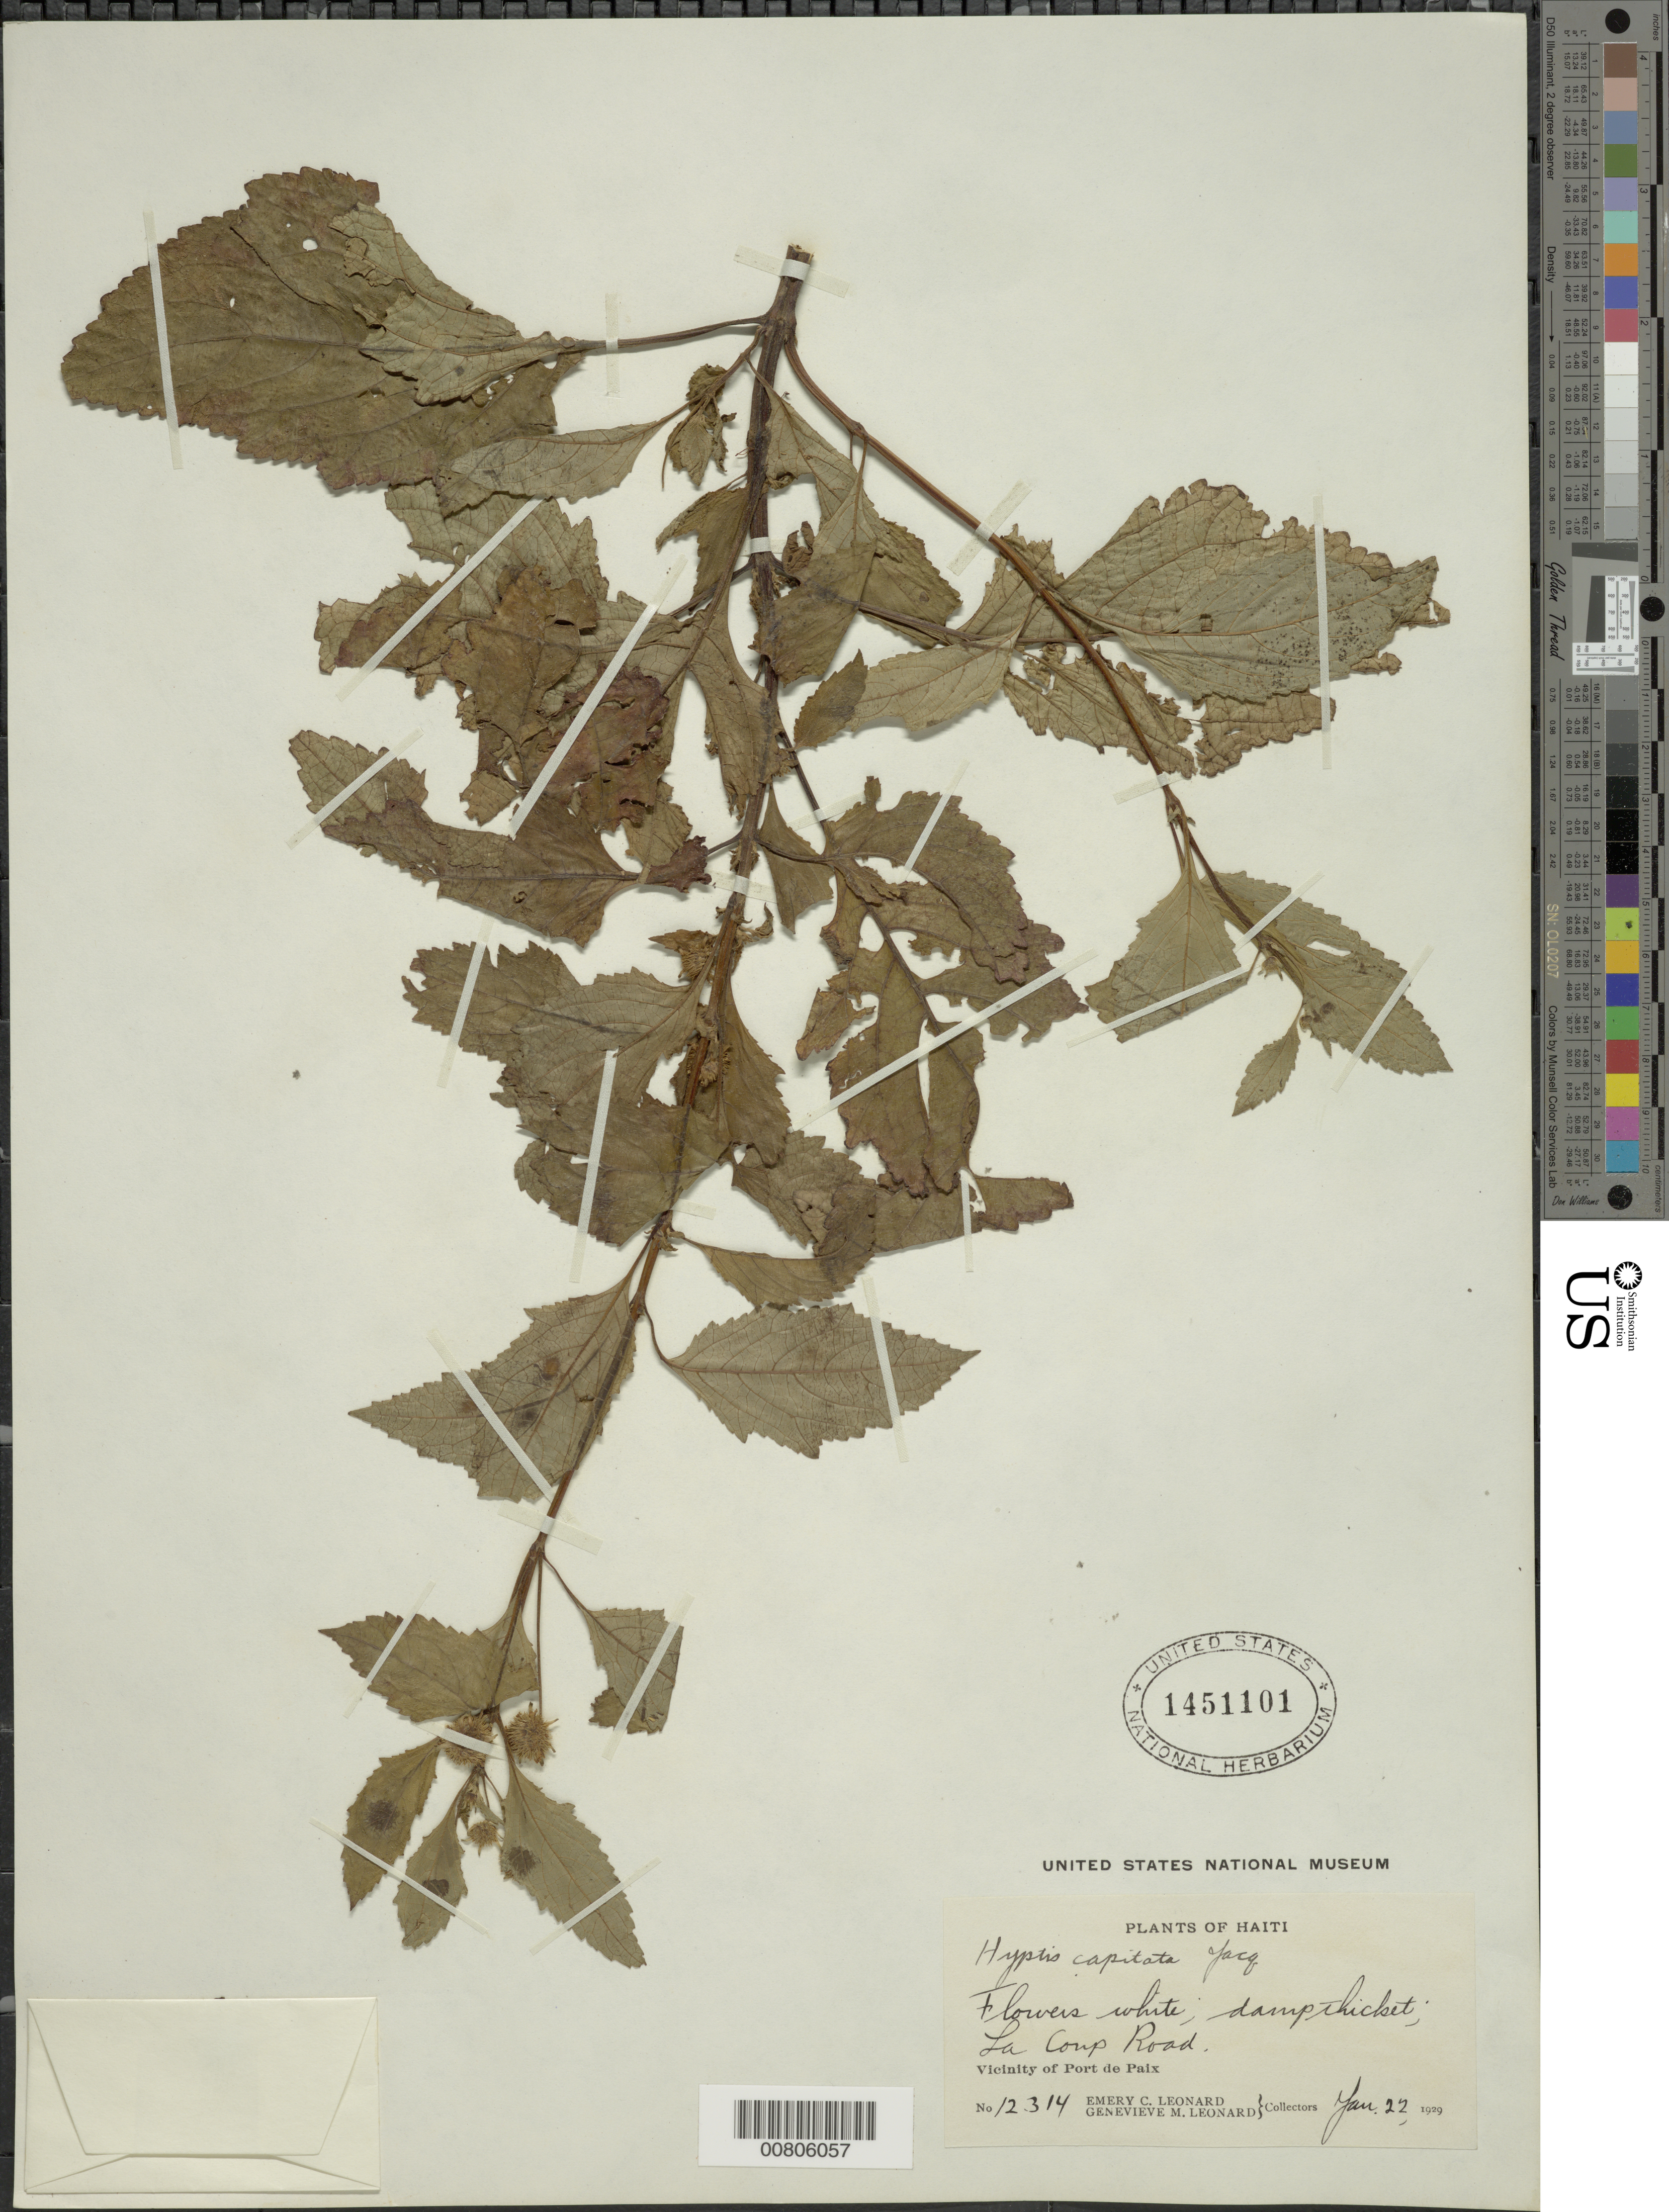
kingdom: Plantae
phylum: Tracheophyta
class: Magnoliopsida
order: Lamiales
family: Lamiaceae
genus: Hyptis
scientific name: Hyptis capitata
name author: Jacq.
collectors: E. C. Leonard & G. M. Leonard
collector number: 12314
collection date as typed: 22 Jan 1929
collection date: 1929-01-22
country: Haiti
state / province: Nord-Ouest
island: Hispaniola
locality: La Coup Road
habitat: Damp thicket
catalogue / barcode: US 1451101